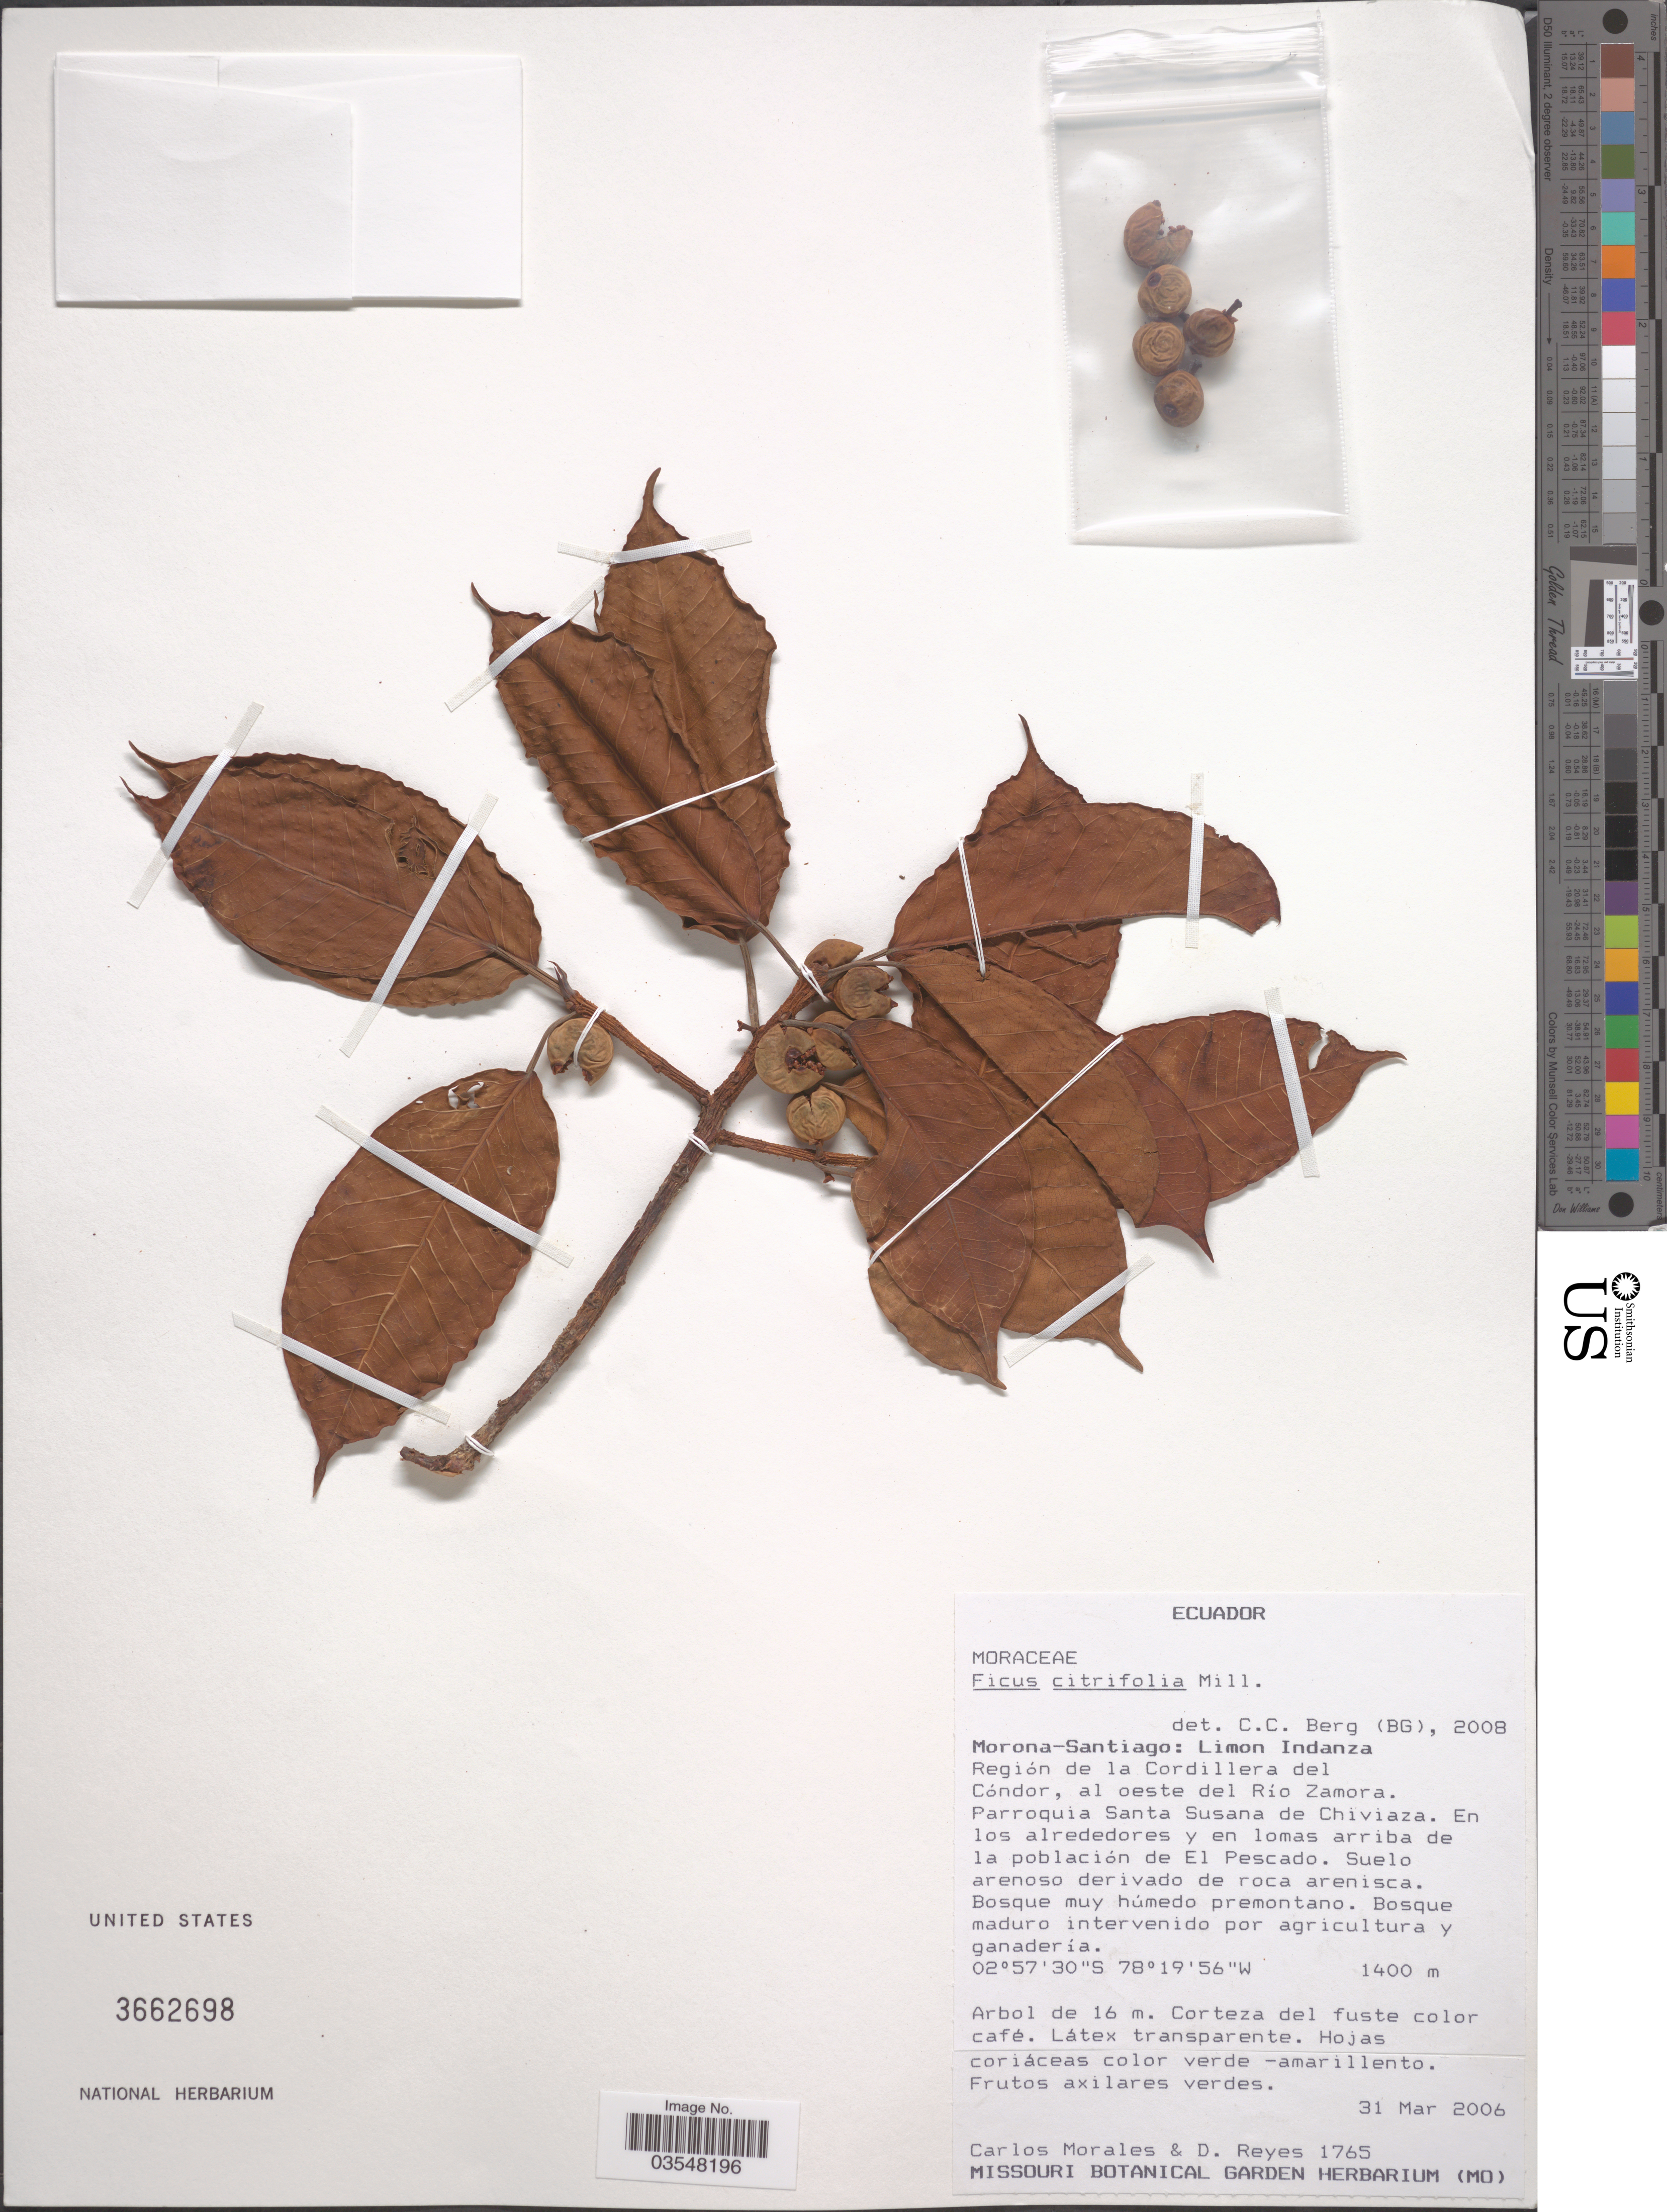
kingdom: Plantae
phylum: Tracheophyta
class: Magnoliopsida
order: Rosales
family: Moraceae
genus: Ficus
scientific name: Ficus amazonica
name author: (Miq.) Miq.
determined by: Cardoso Pederneiras, L.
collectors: C. Morales & D. Reyes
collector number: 1765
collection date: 2006-03-31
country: Ecuador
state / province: Morona-Santiago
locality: Limon Indanza. Región de la Cordillera del Cóndor, al oeste del Río Zamora. Parroquia Santa Susana de Chiviaza. En los alrededores y en lomas arriba de la población de El Pescado.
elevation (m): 1400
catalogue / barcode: US 3662698